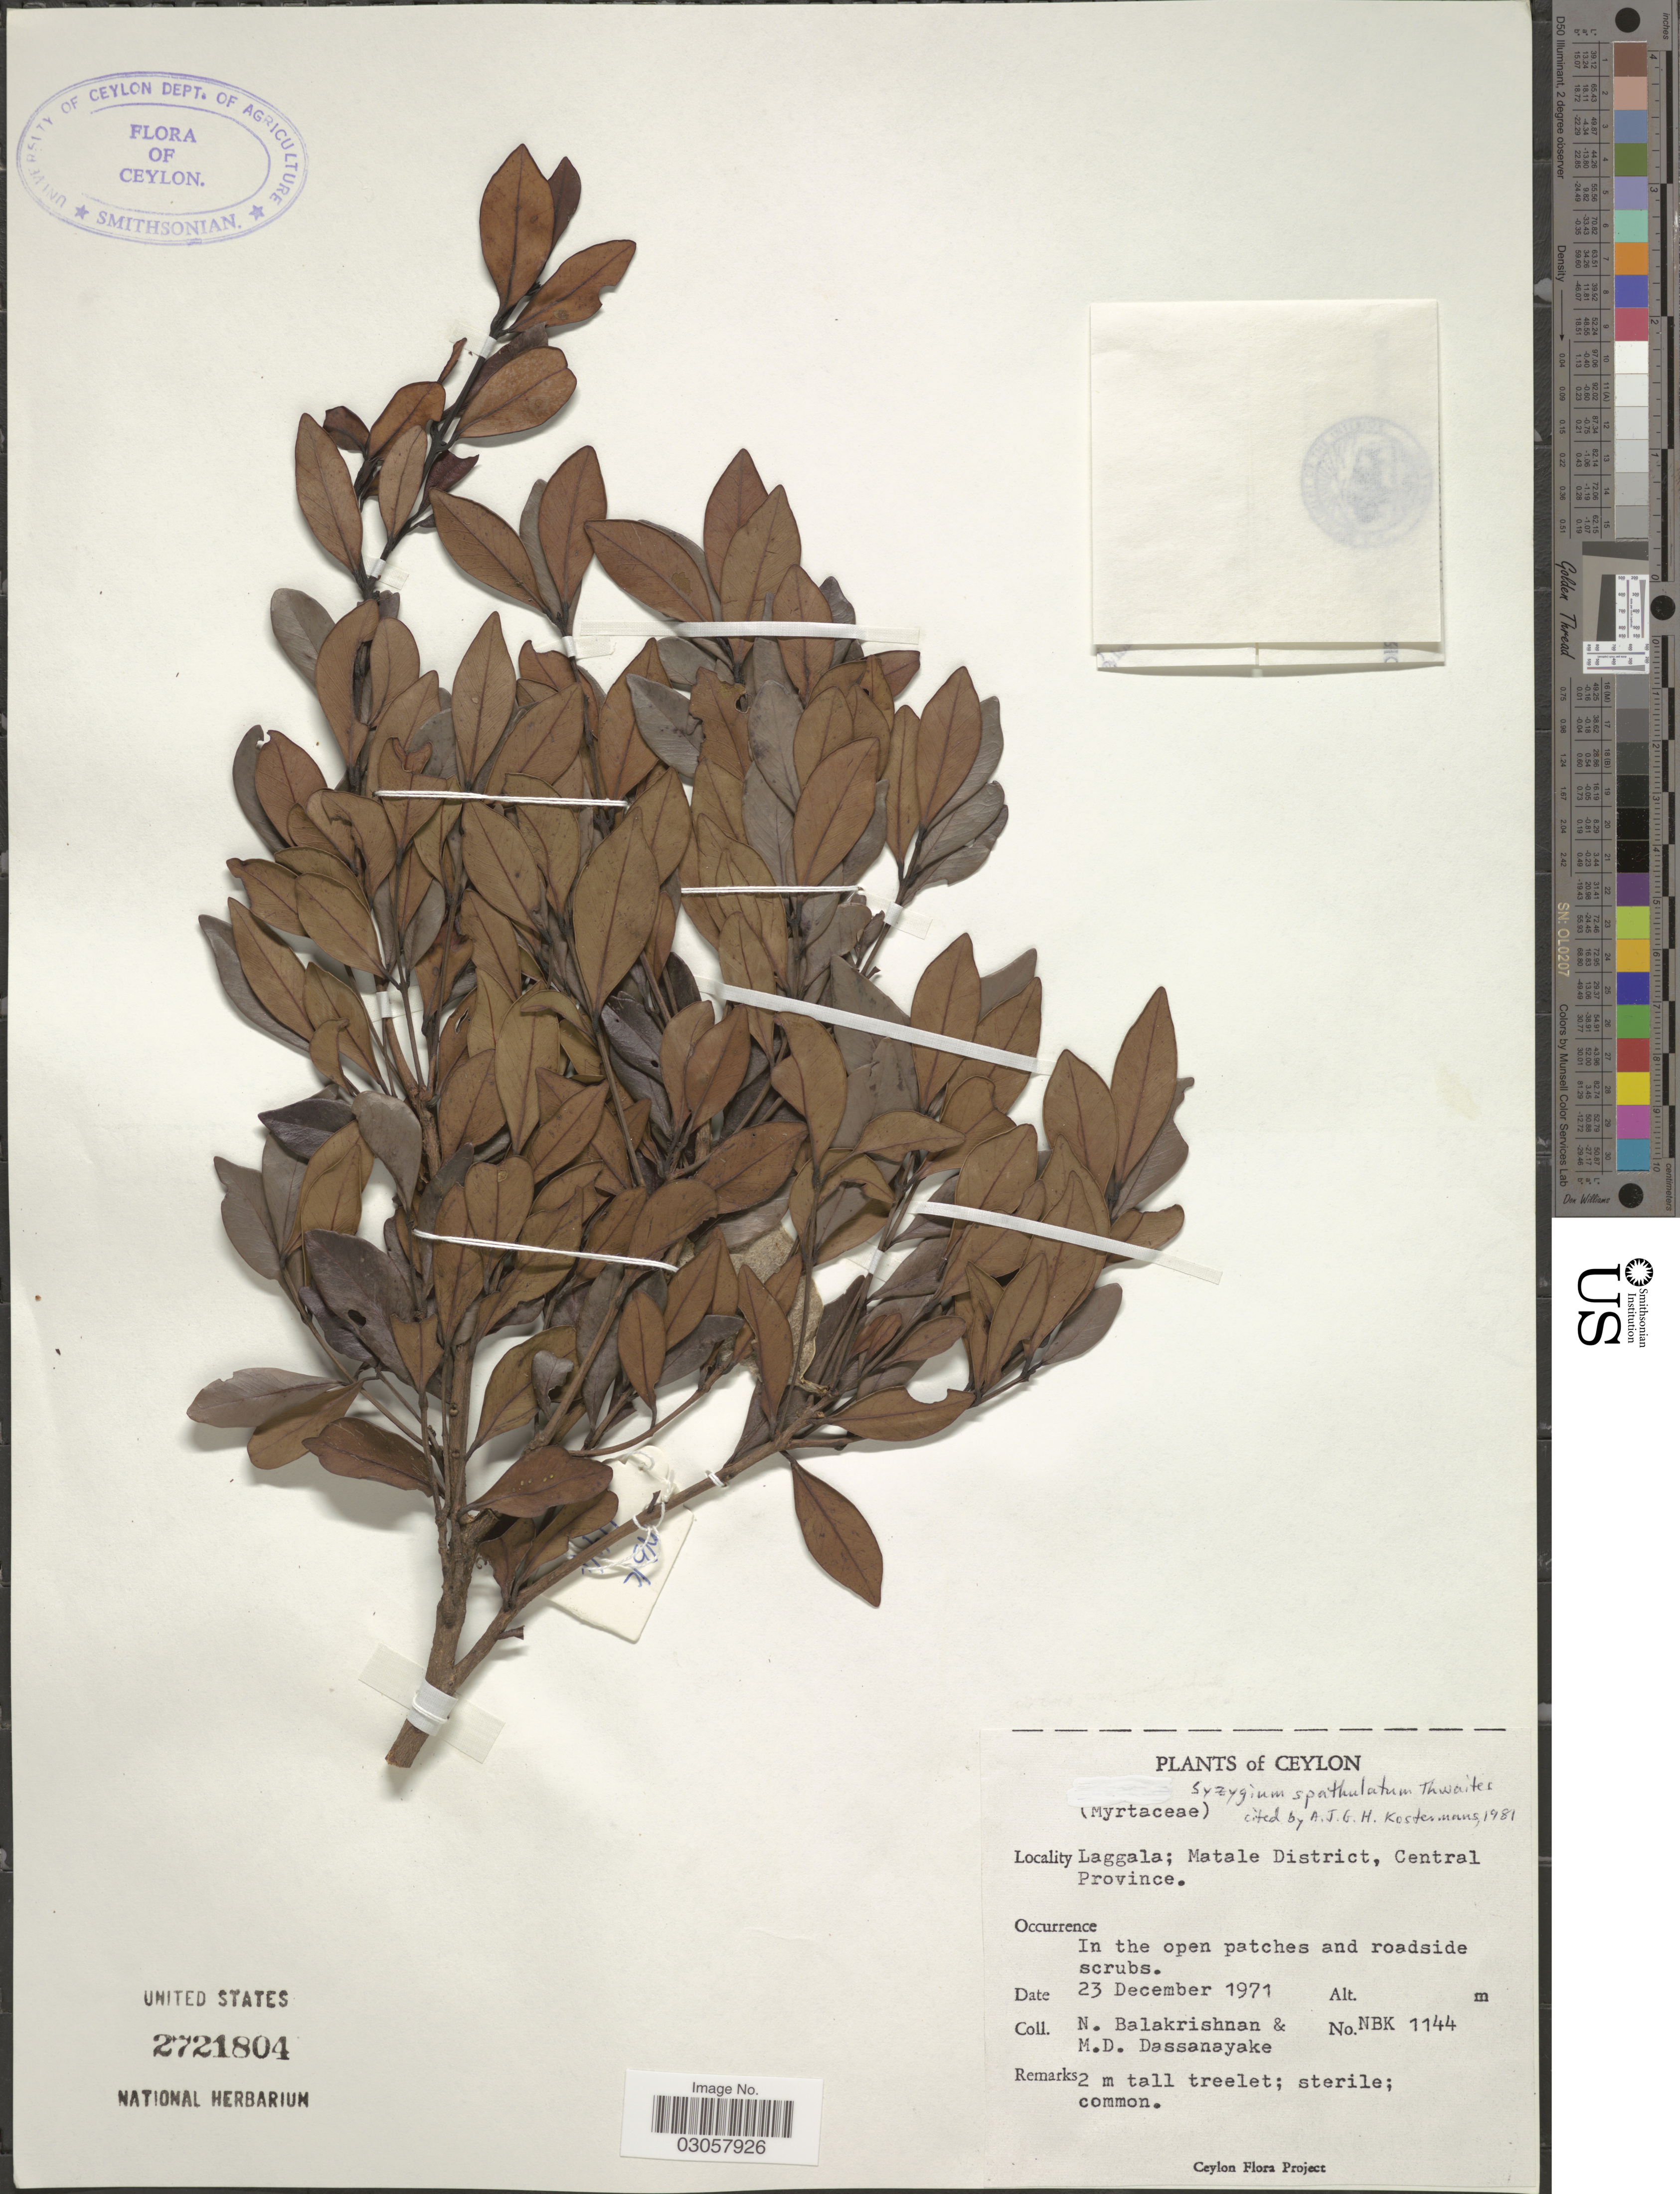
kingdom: Plantae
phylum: Tracheophyta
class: Magnoliopsida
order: Myrtales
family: Myrtaceae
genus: Syzygium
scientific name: Syzygium spathulatum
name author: Thwaites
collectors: N. Balakrishnan & M. D. Dassanayake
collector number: NBK 1144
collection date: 1971-12-23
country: Sri Lanka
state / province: Central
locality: Ceylon. Laggala; Matale District.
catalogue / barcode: US 2721804